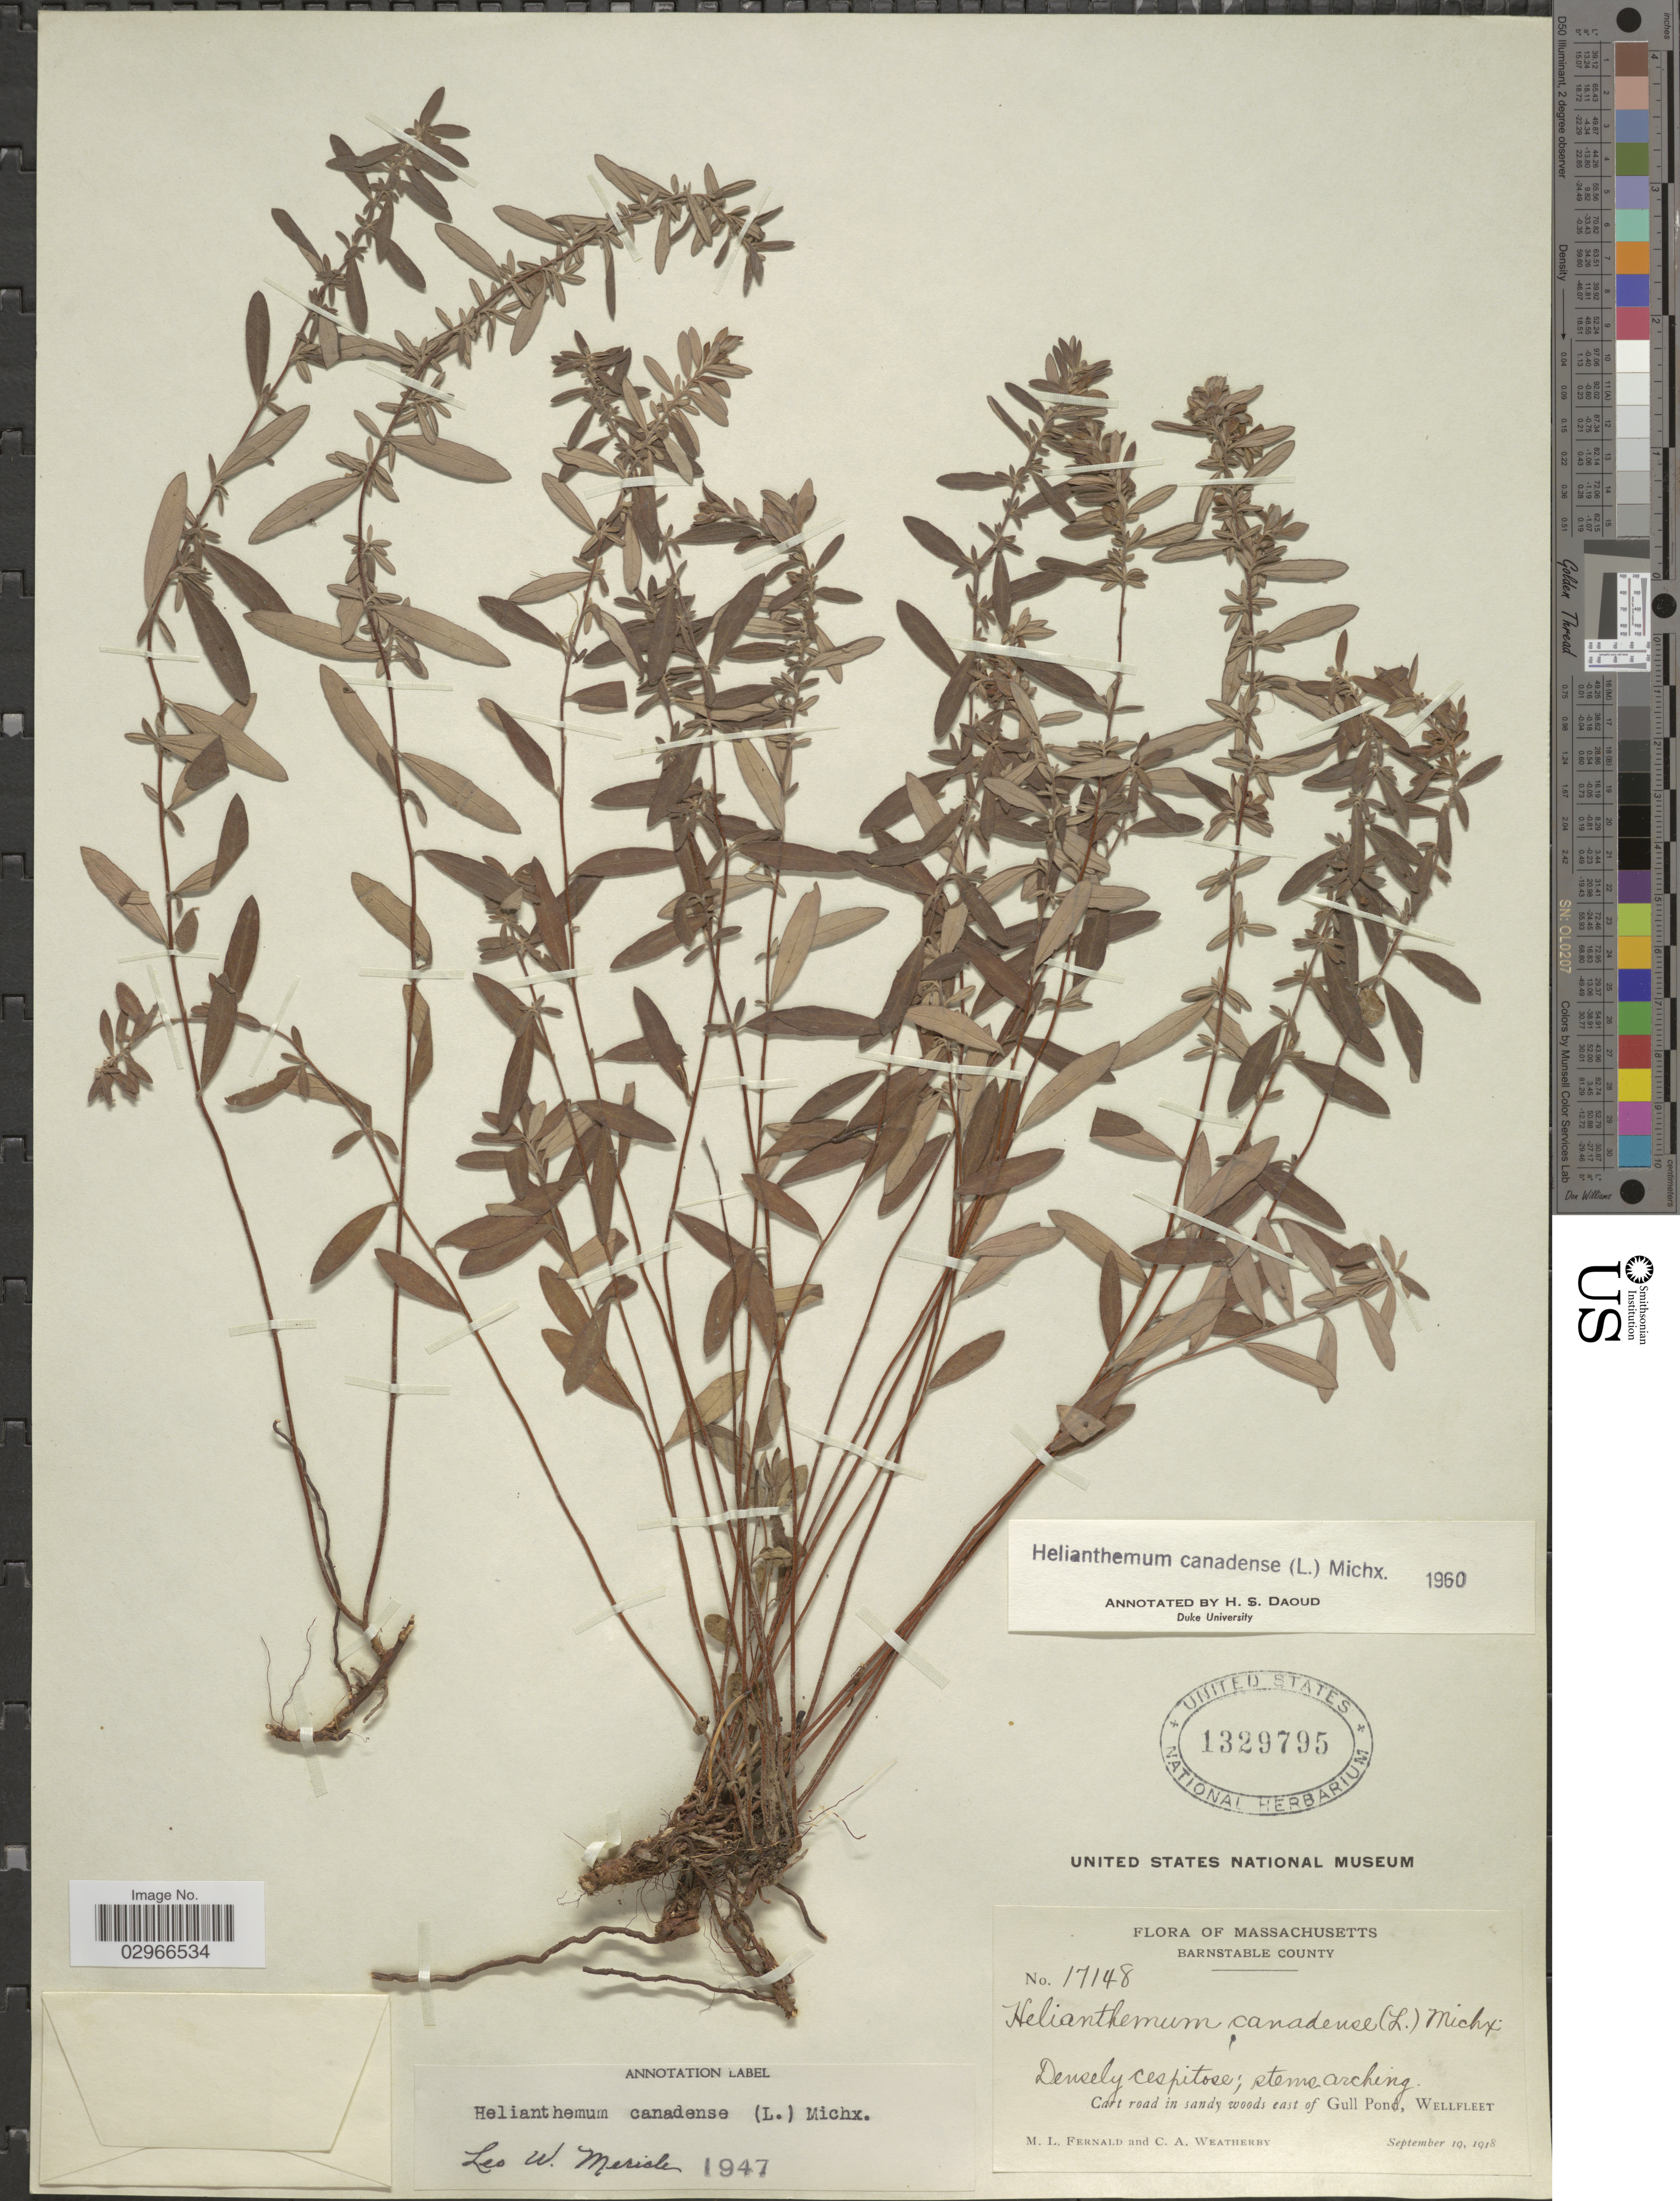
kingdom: Plantae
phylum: Tracheophyta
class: Magnoliopsida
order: Malvales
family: Cistaceae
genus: Helianthemum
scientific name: Helianthemum canadense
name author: (L.) Michx.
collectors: M. L. Fernald & C. A. Weatherby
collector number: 17148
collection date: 1918-09-19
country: United States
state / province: Massachusetts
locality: Barnstable County. East of Gull Pond, Wellfleet.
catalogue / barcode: US 1329795